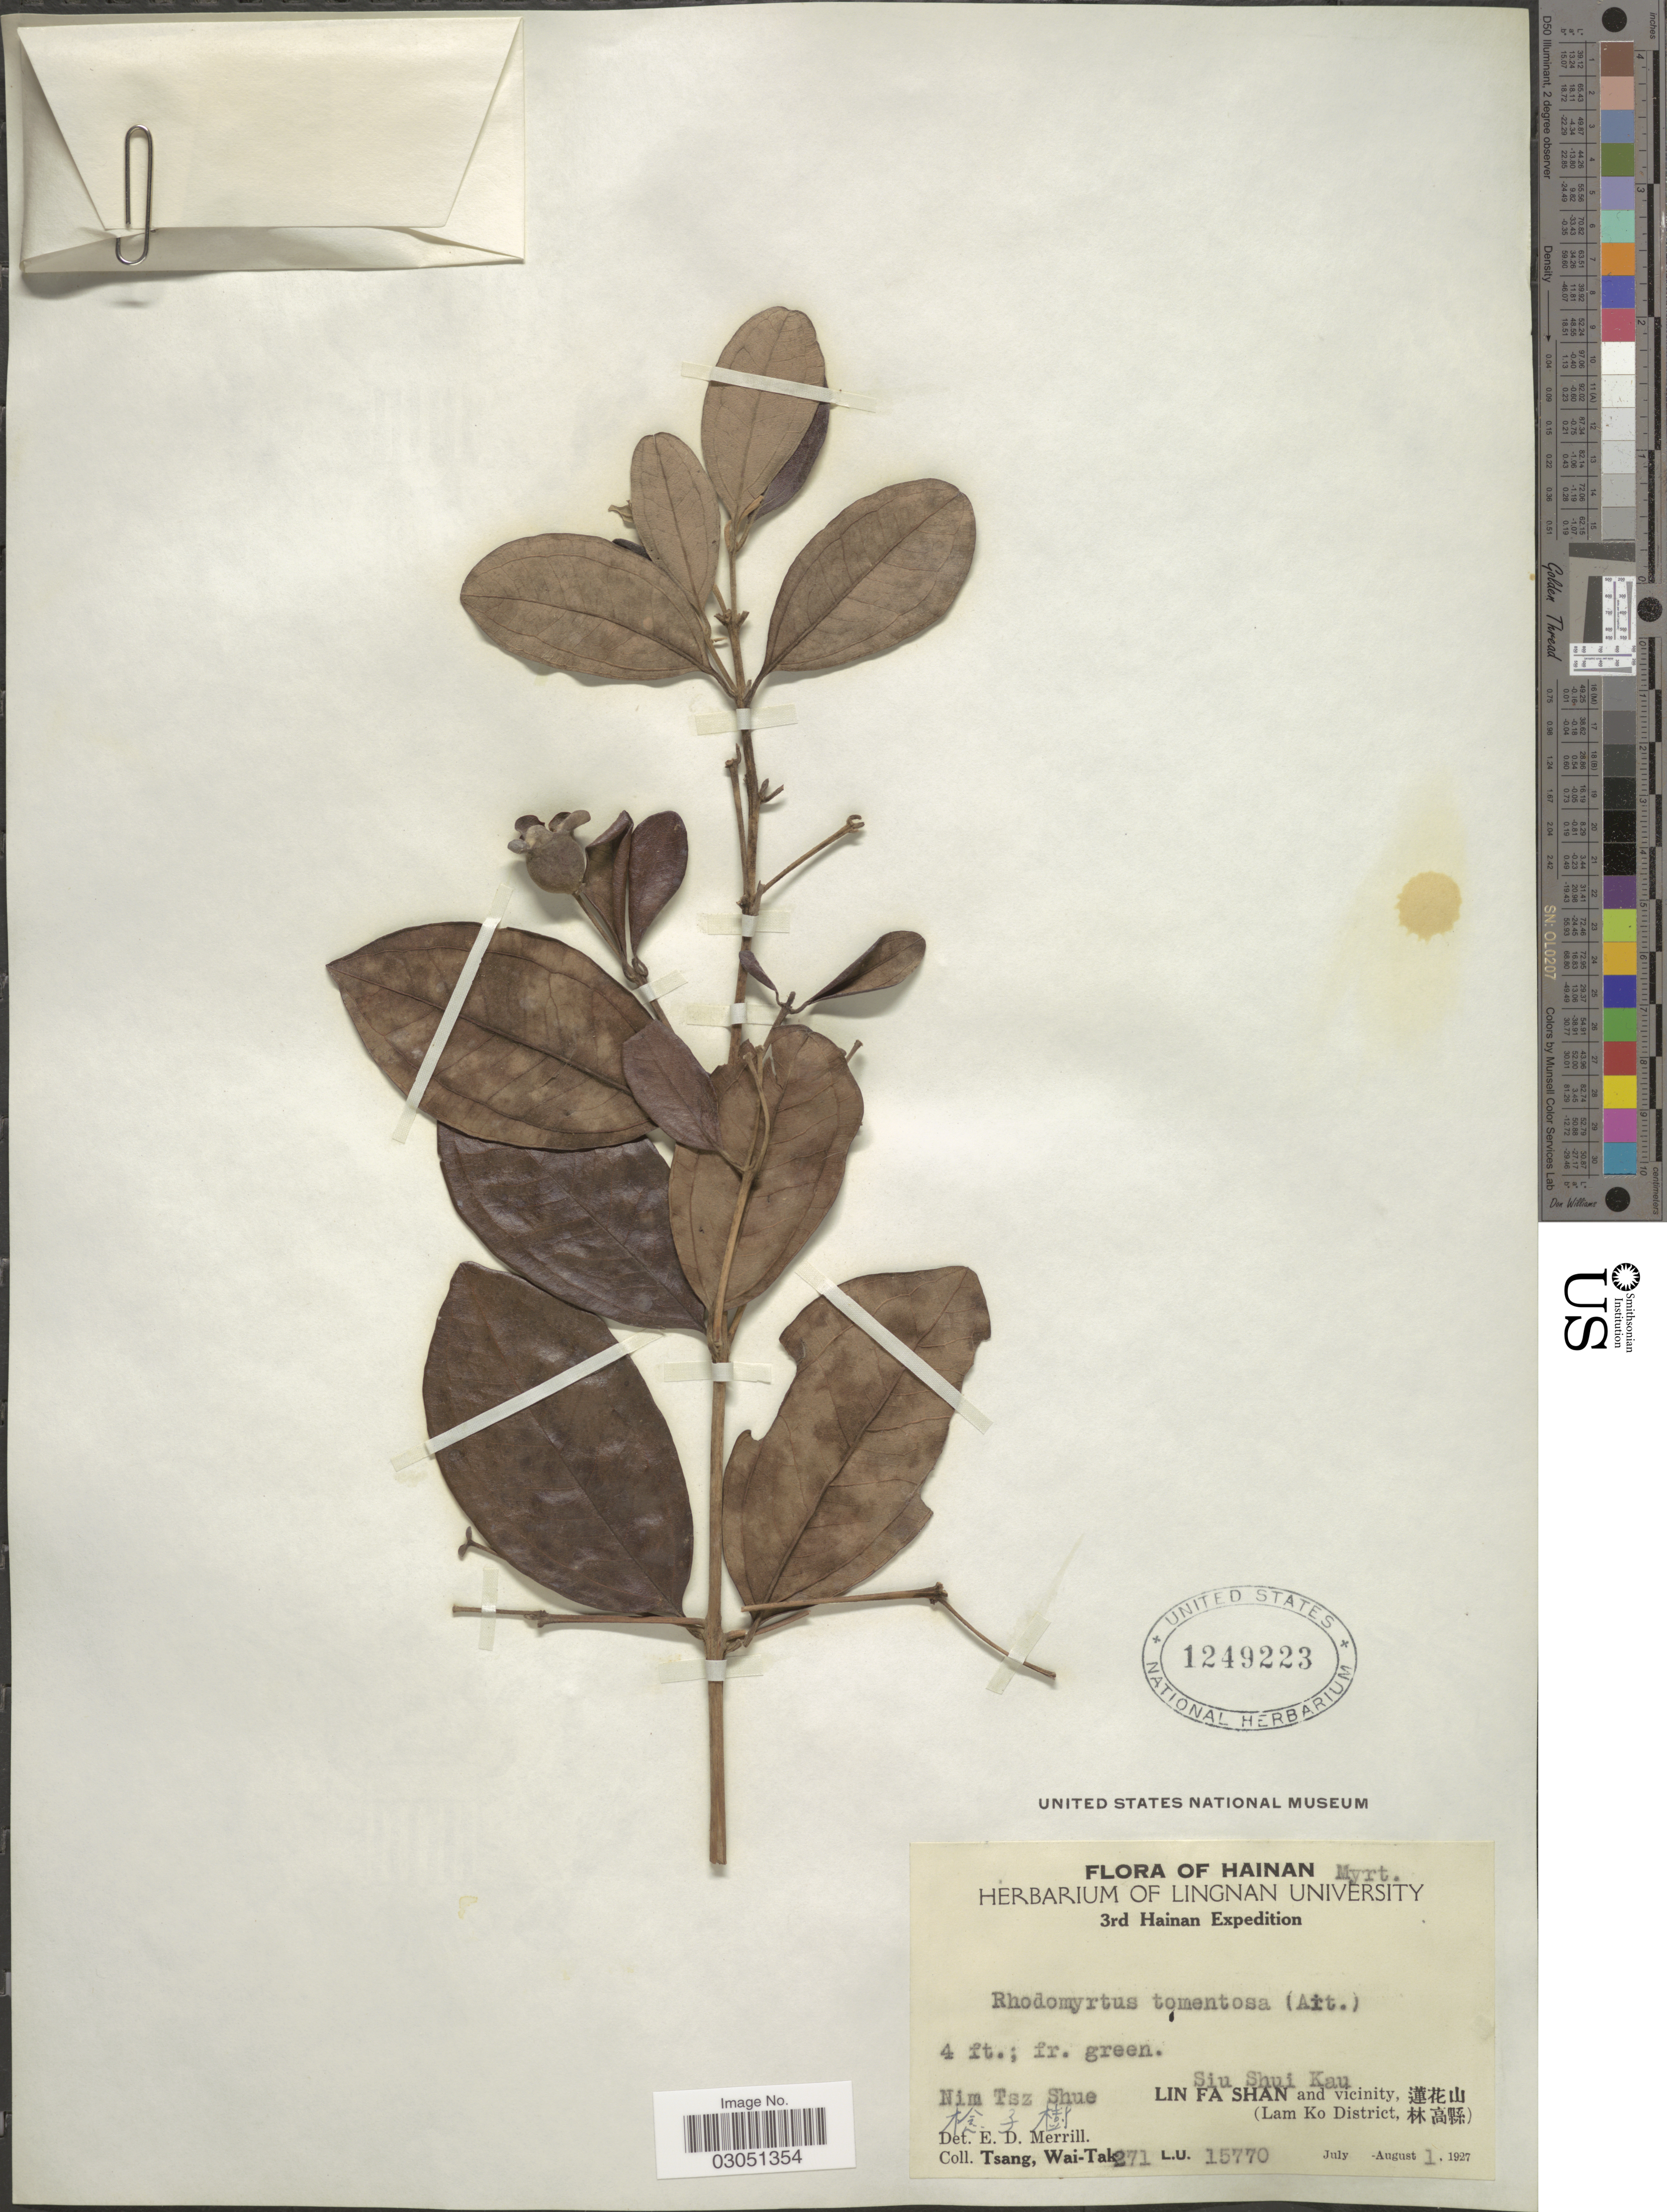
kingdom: Plantae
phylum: Tracheophyta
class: Magnoliopsida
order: Myrtales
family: Myrtaceae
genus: Rhodomyrtus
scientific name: Rhodomyrtus tomentosa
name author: (Aiton) Hassk.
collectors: W. T. Tsang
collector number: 271L.U.15770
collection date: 1927-08-01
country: China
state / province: Hainan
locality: Nim Tsz Shue, Siu Shui Kau, Lin Fa Shan and vicinity, X, (Lam Ko District, X).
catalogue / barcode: US 1249223